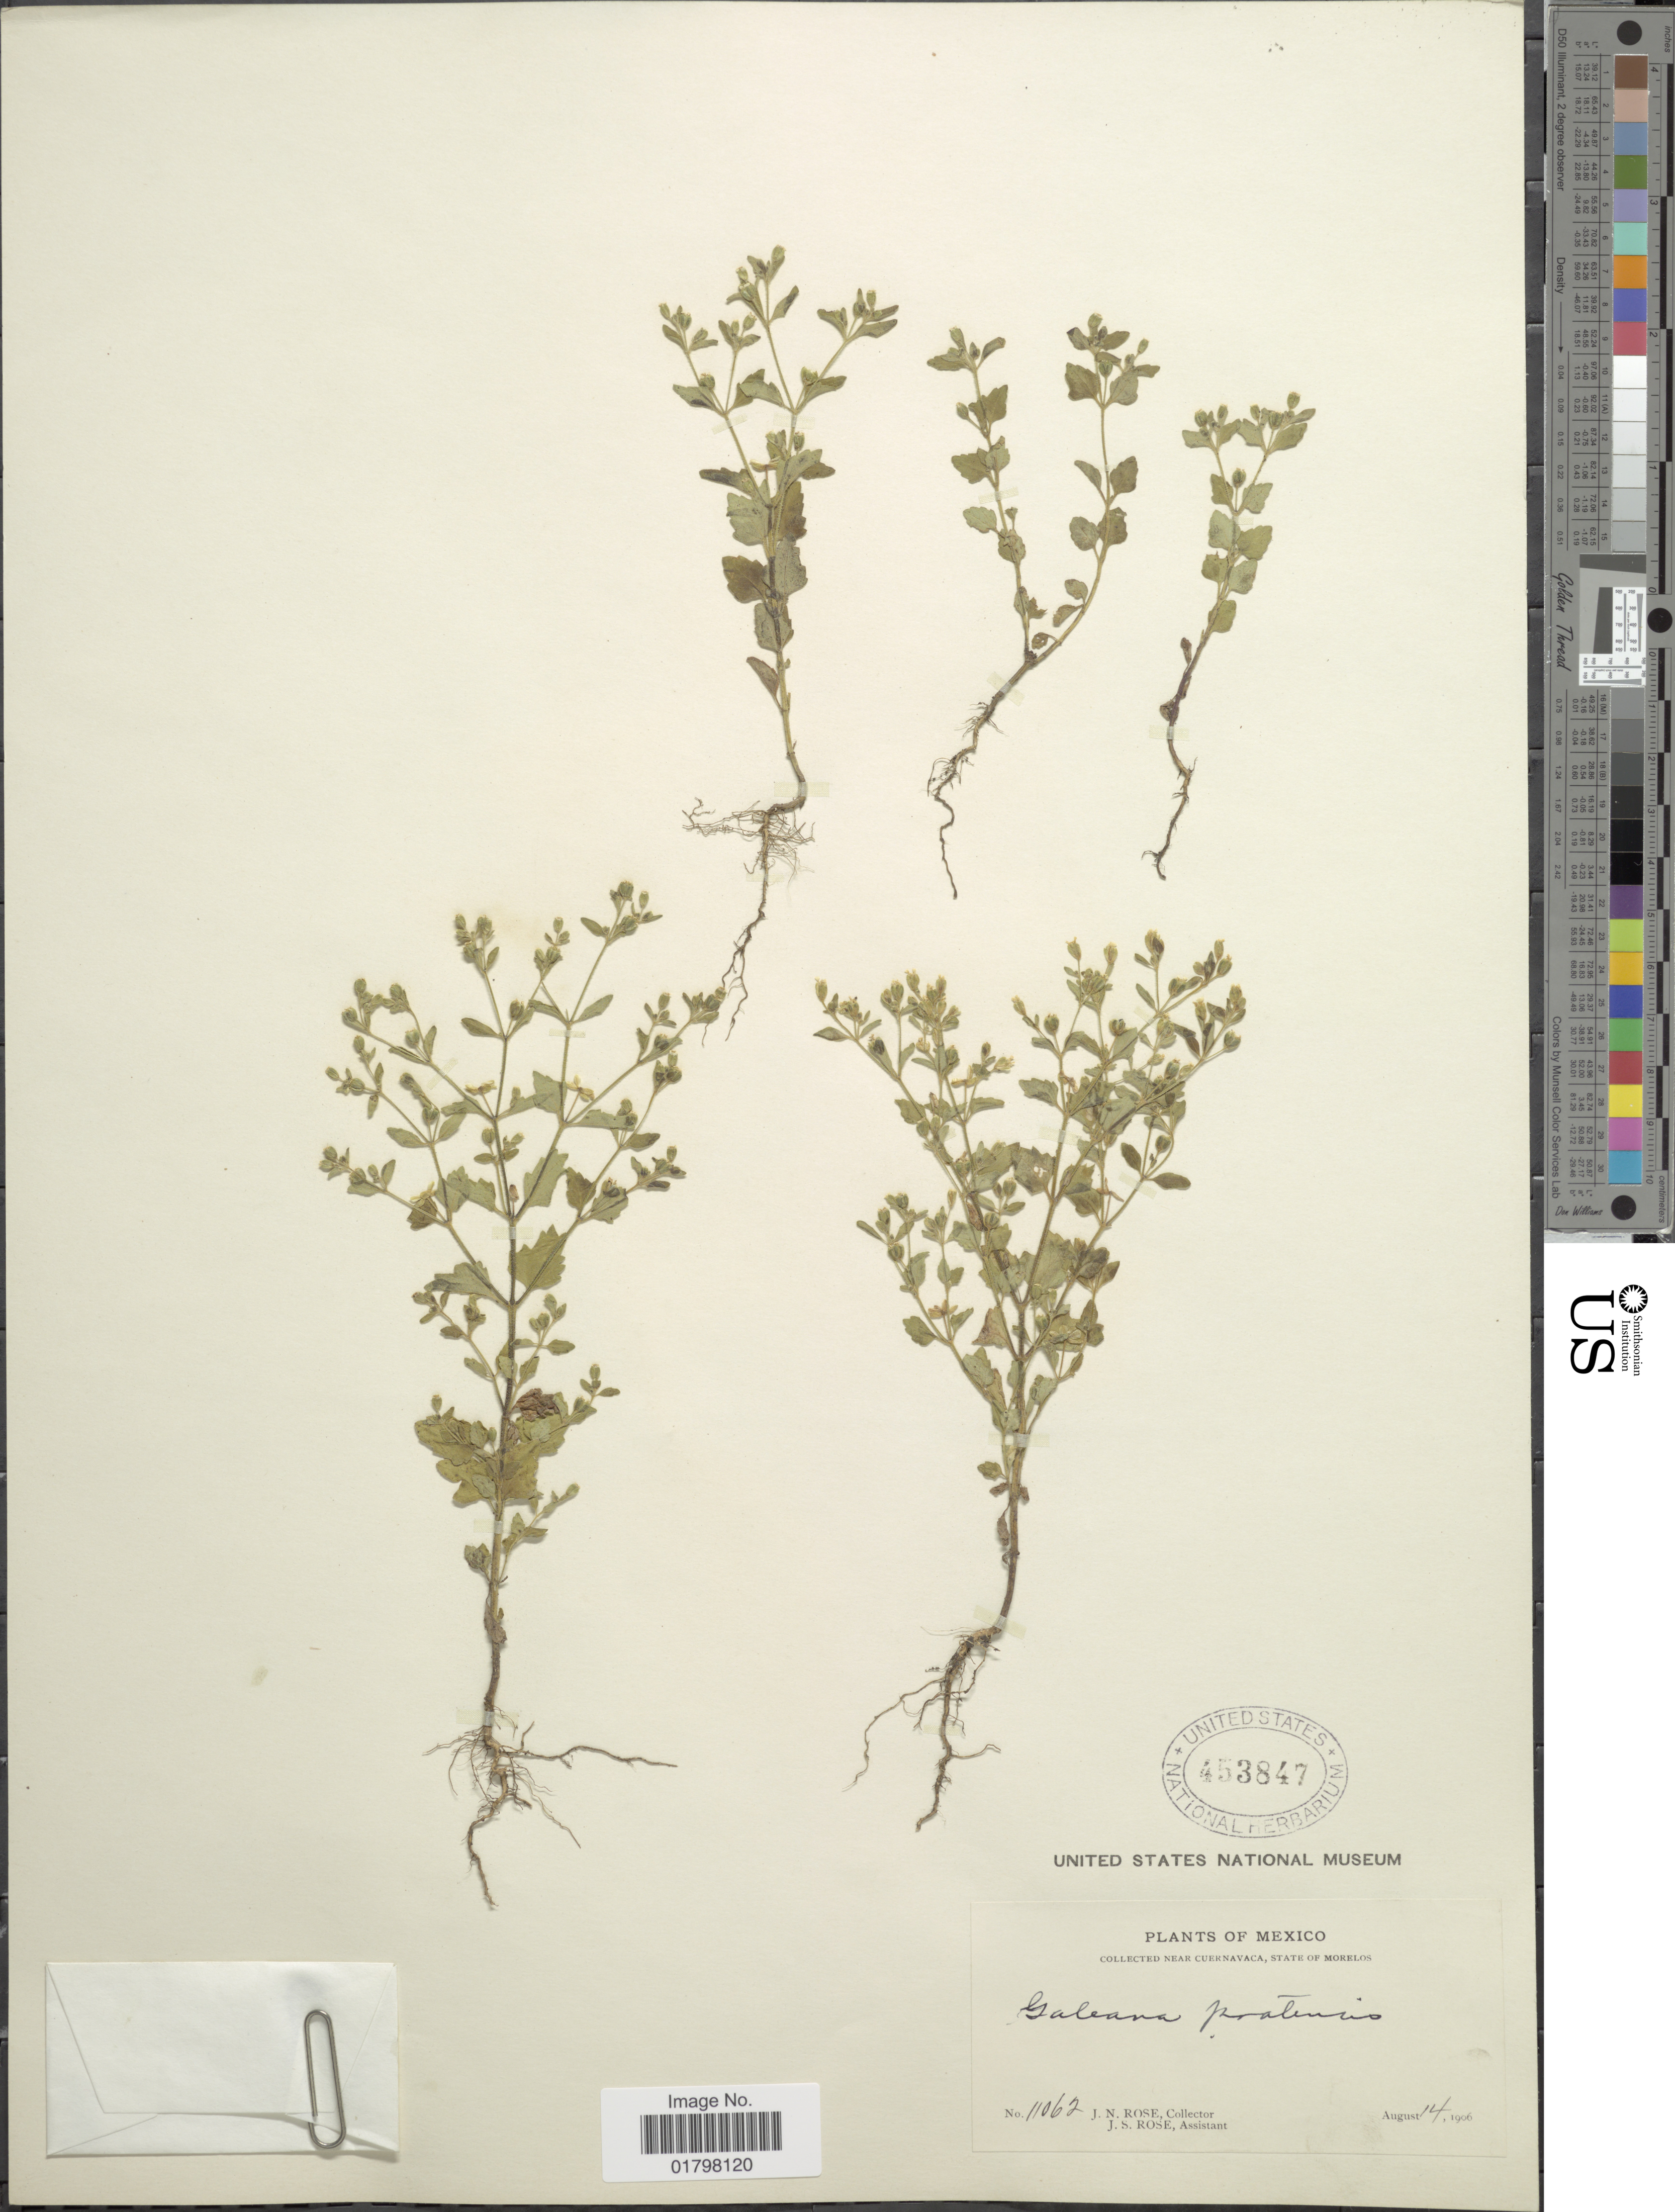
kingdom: Plantae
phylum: Tracheophyta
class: Magnoliopsida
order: Asterales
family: Asteraceae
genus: Galeana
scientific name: Galeana pratensis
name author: (Kunth) Rydb.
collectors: J. N. Rose & J. S. Rose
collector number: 11062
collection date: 1906-08-14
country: Mexico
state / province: Morelos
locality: Near Cuernavaca, State of Morelos.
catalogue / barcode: US 453847